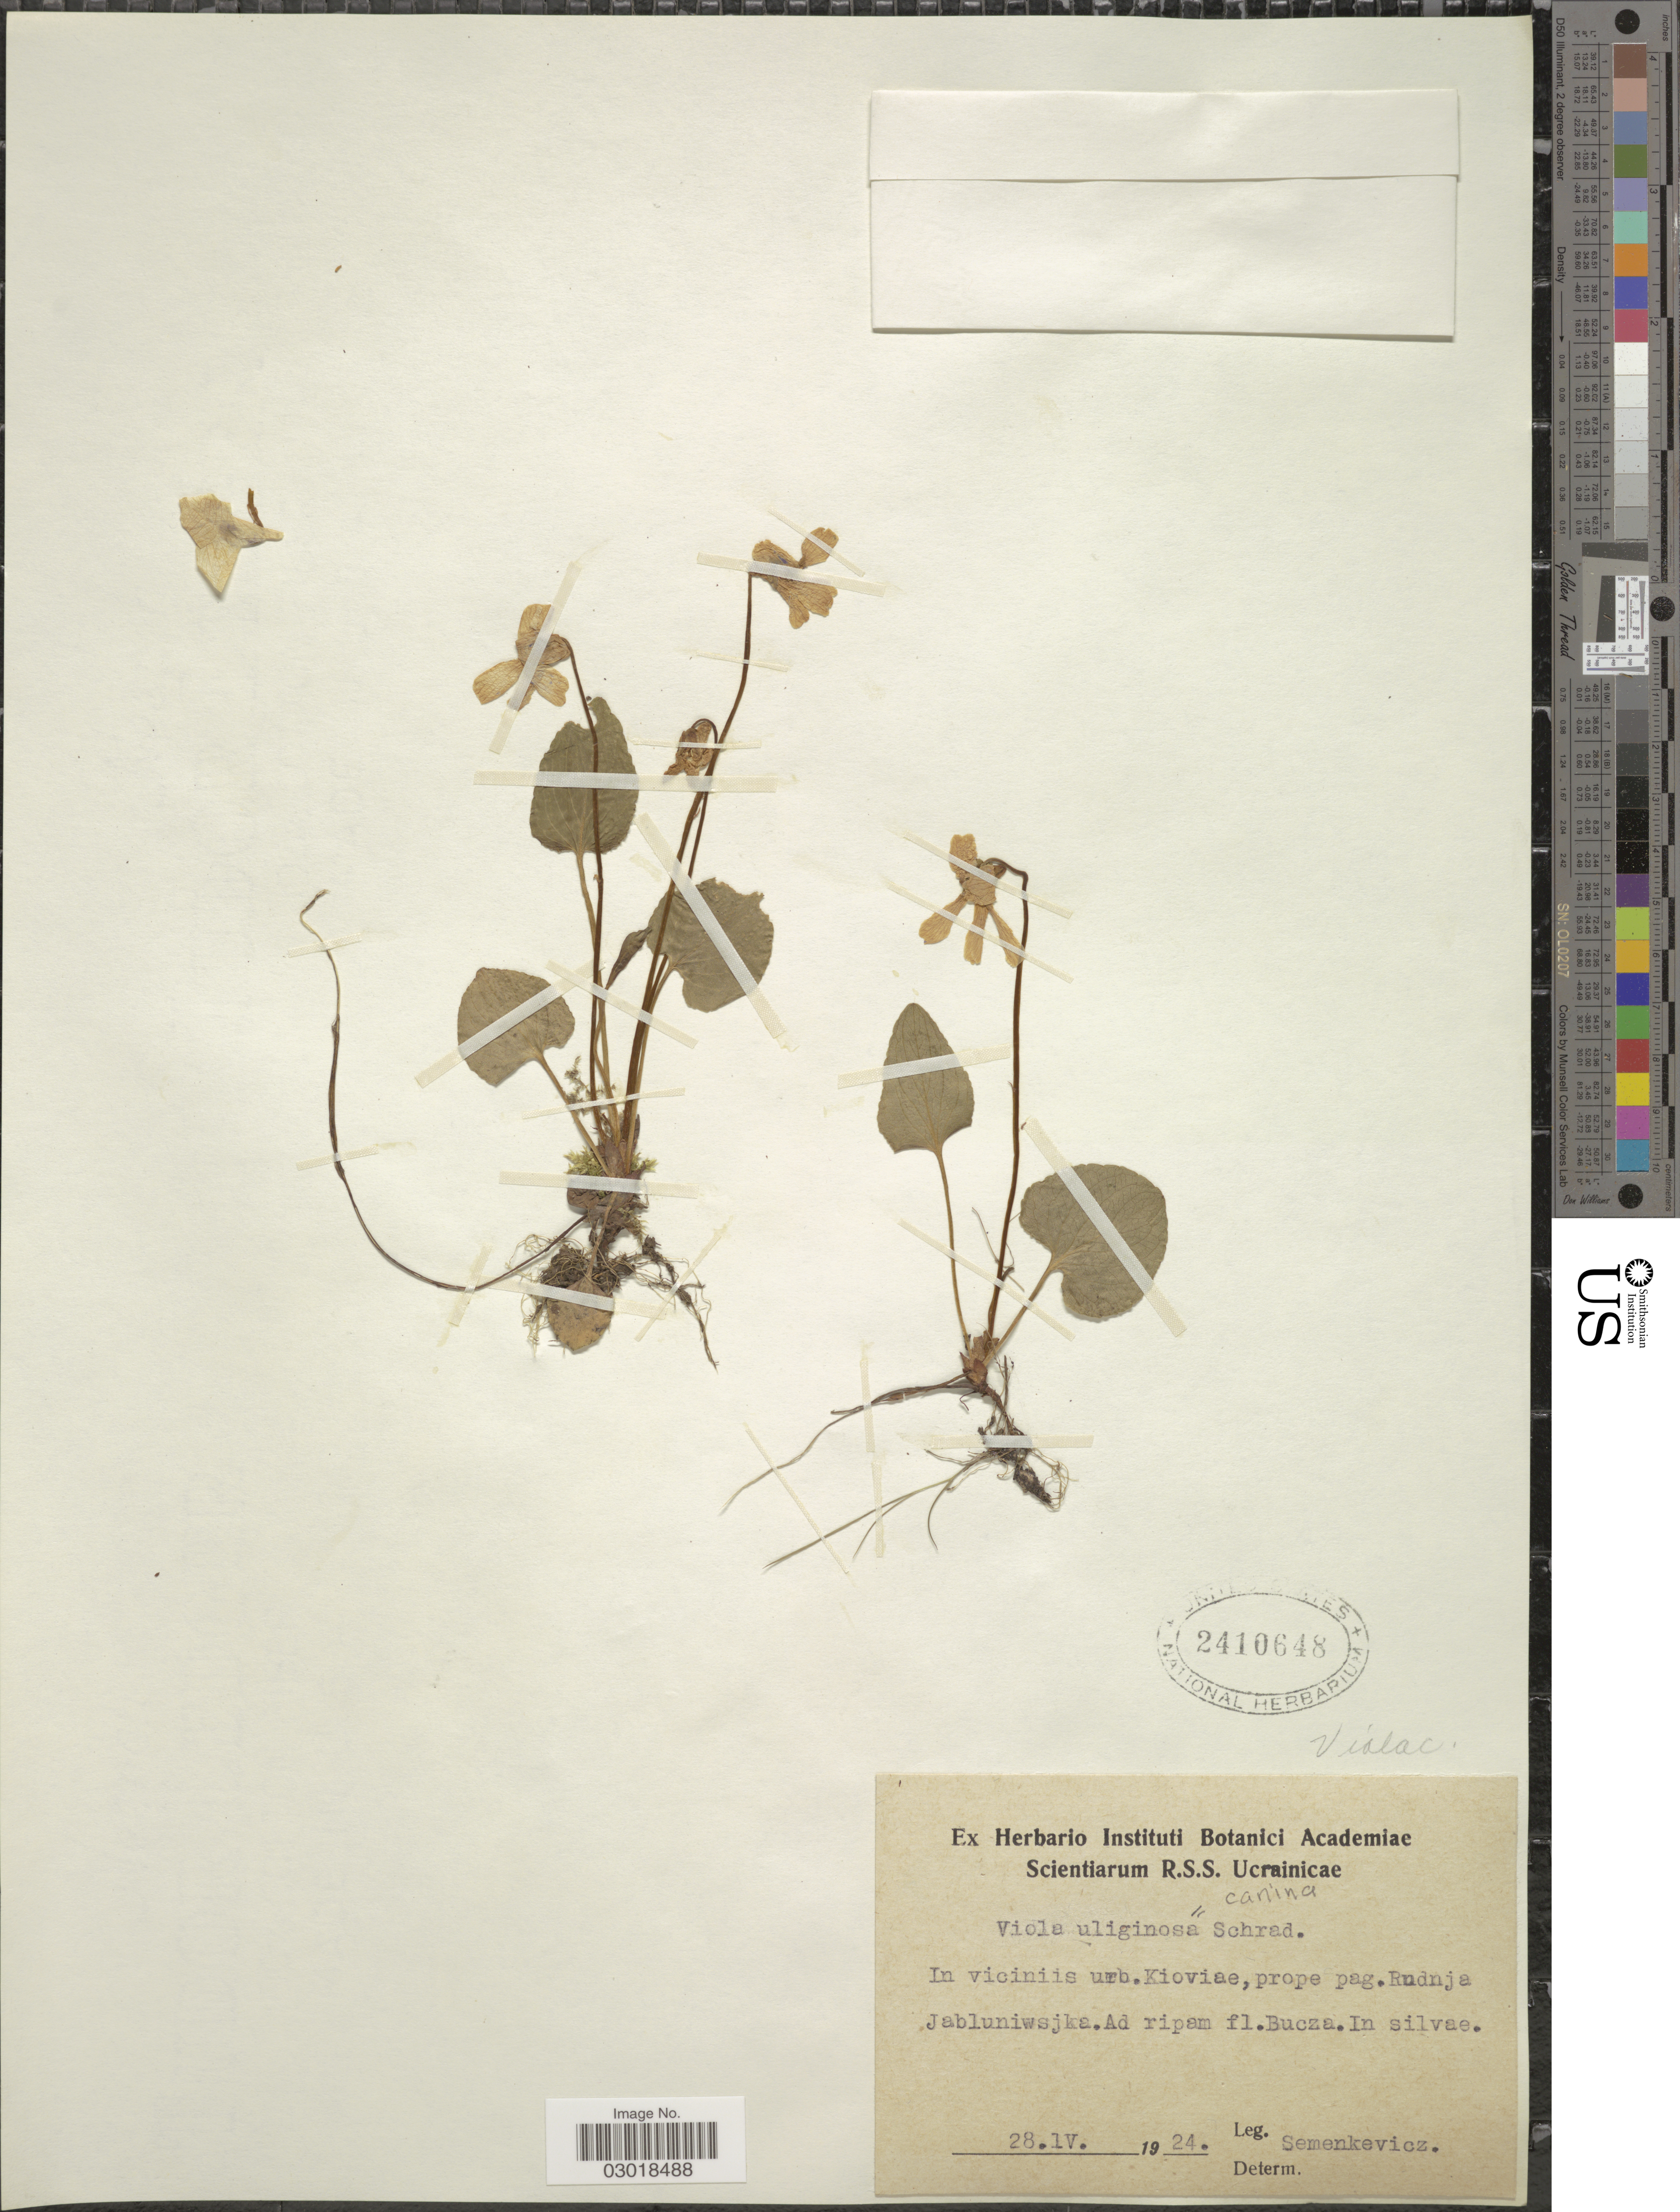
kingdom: Plantae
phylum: Tracheophyta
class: Magnoliopsida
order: Malpighiales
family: Violaceae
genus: Viola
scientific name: Viola canina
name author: L.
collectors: Semenkevicz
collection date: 1924-04-28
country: Ukraine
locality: In viciniis urb. Kioviae, prope pag. Rundnja Jabluniwsjka. Ad ripam fl. Bucza. In silvae.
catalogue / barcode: US 2410648